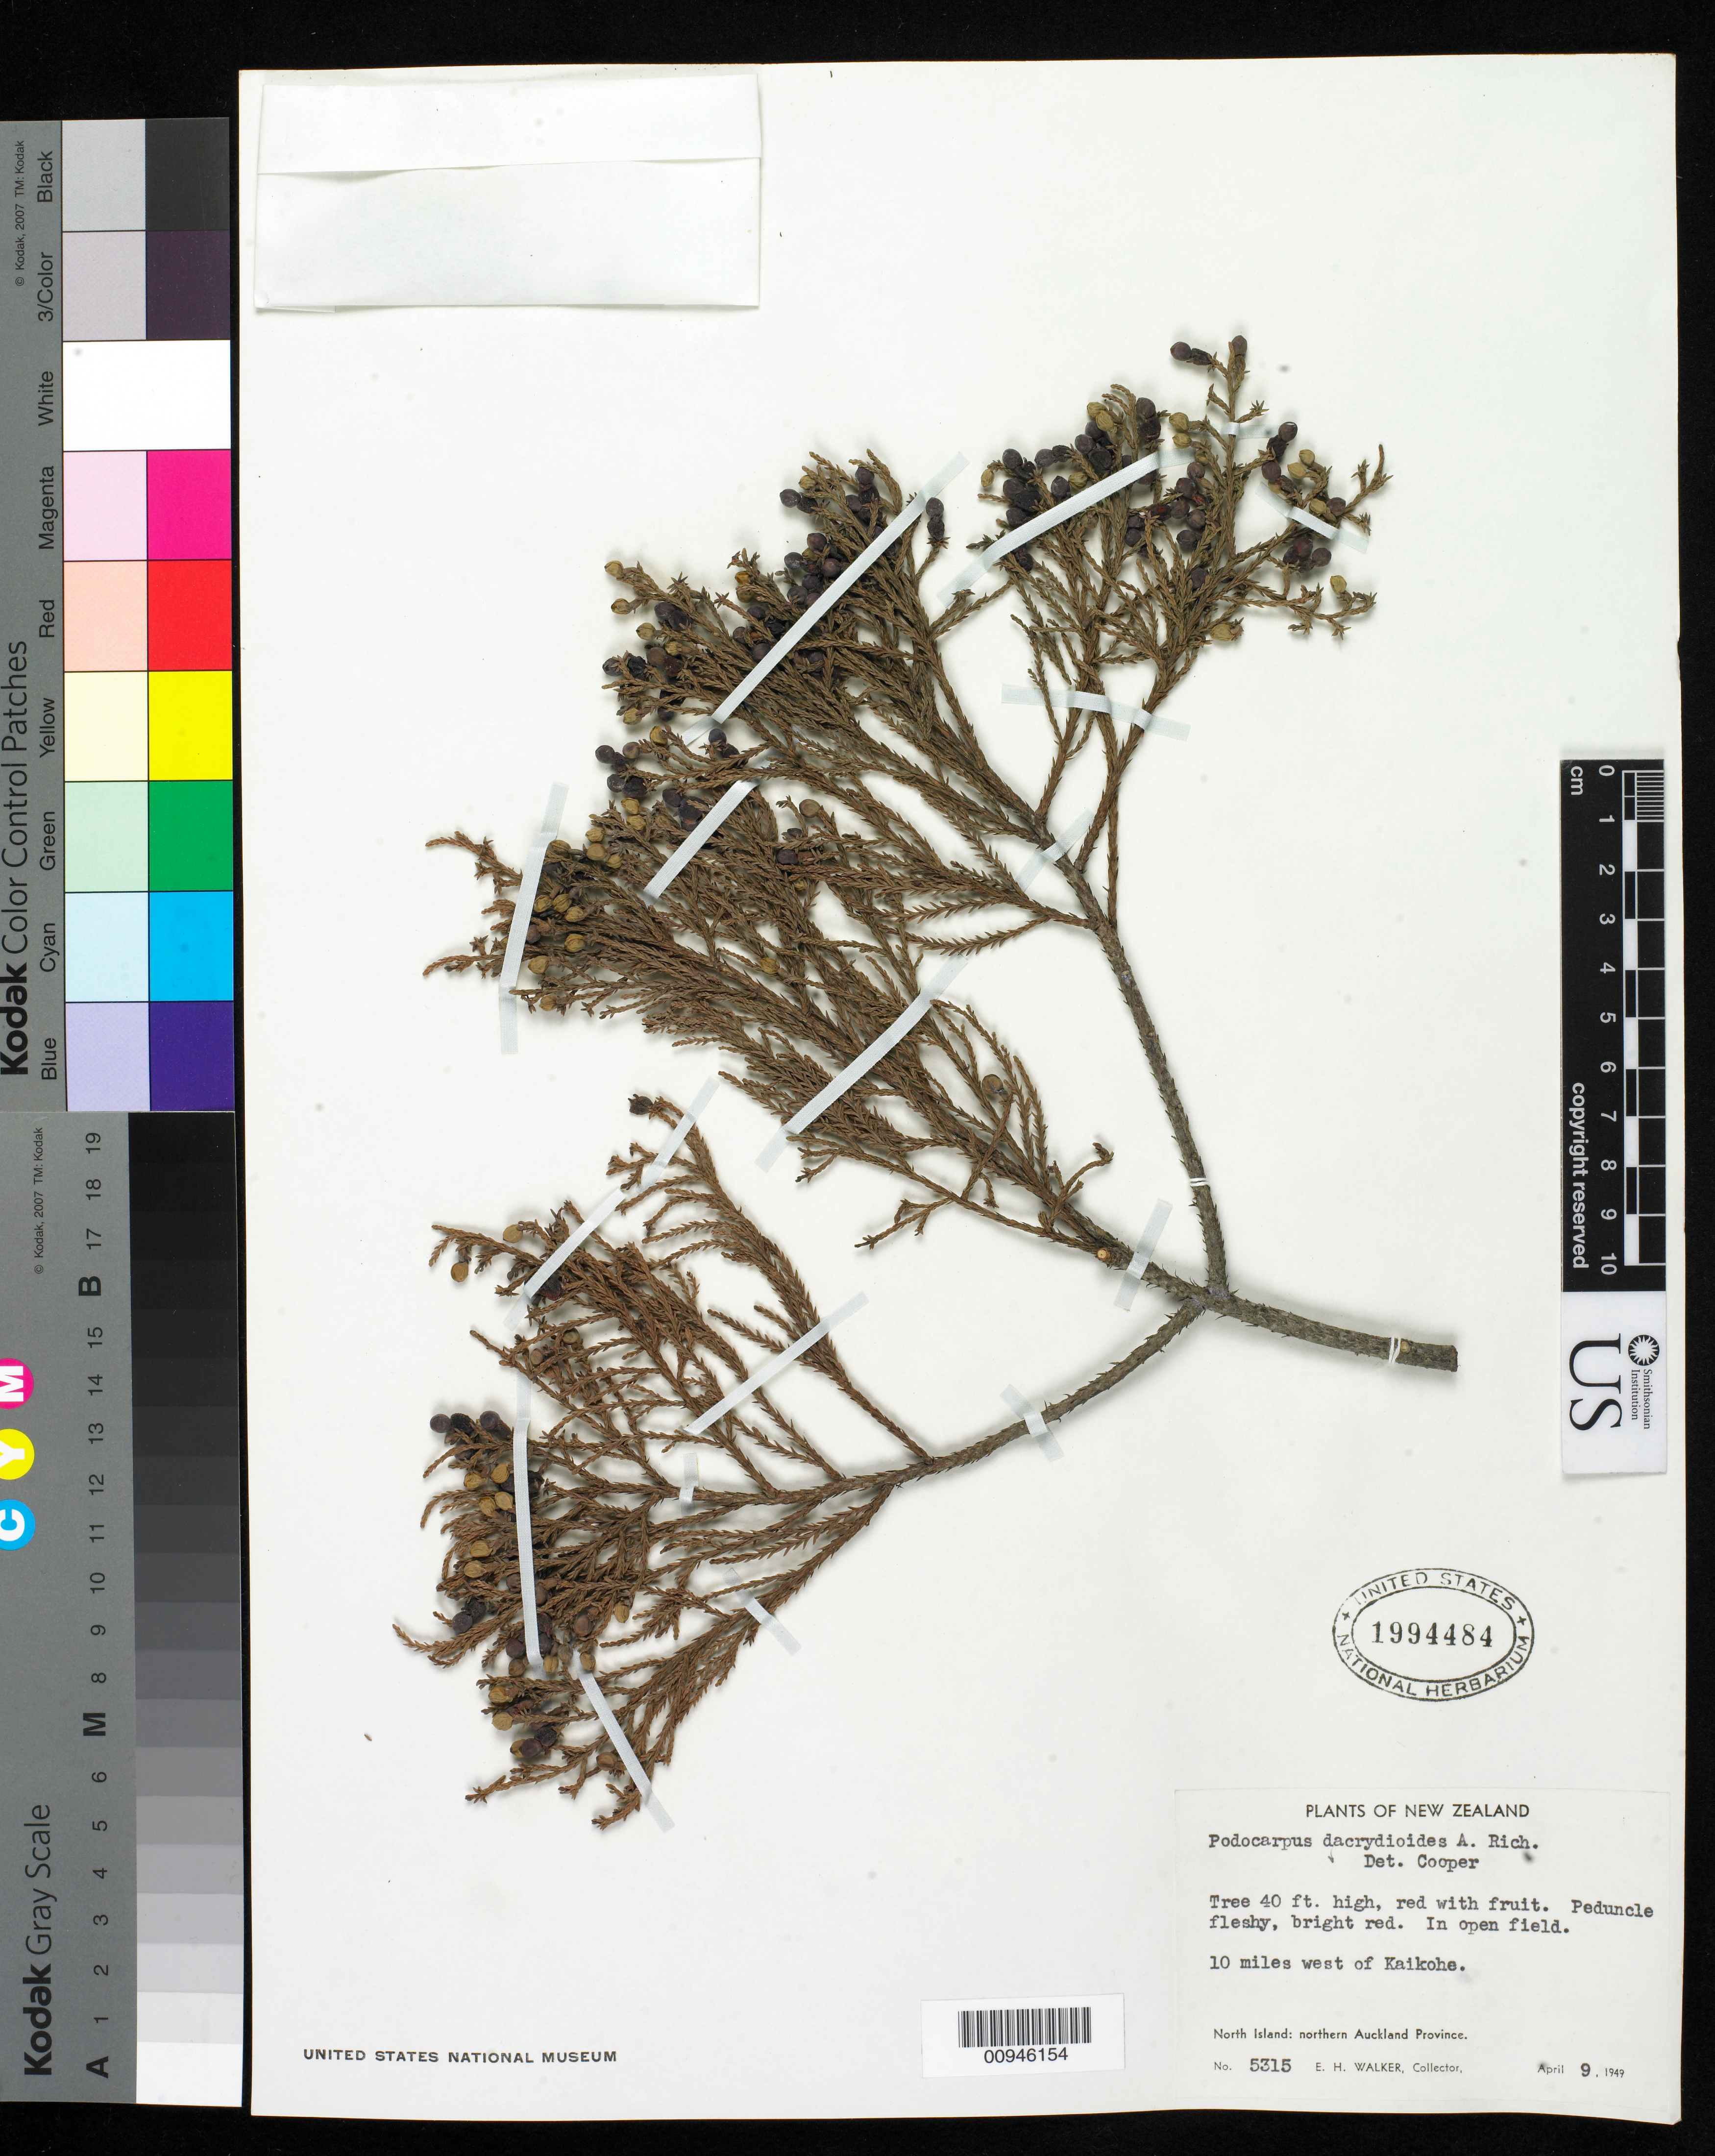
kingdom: Plantae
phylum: Tracheophyta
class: Pinopsida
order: Pinales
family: Podocarpaceae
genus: Podocarpus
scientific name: Podocarpus dacrydioides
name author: A. Rich.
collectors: E. H. Walker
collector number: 5315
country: New Zealand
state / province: Auckland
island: North I.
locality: W of Kaikohe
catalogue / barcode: US 1994484